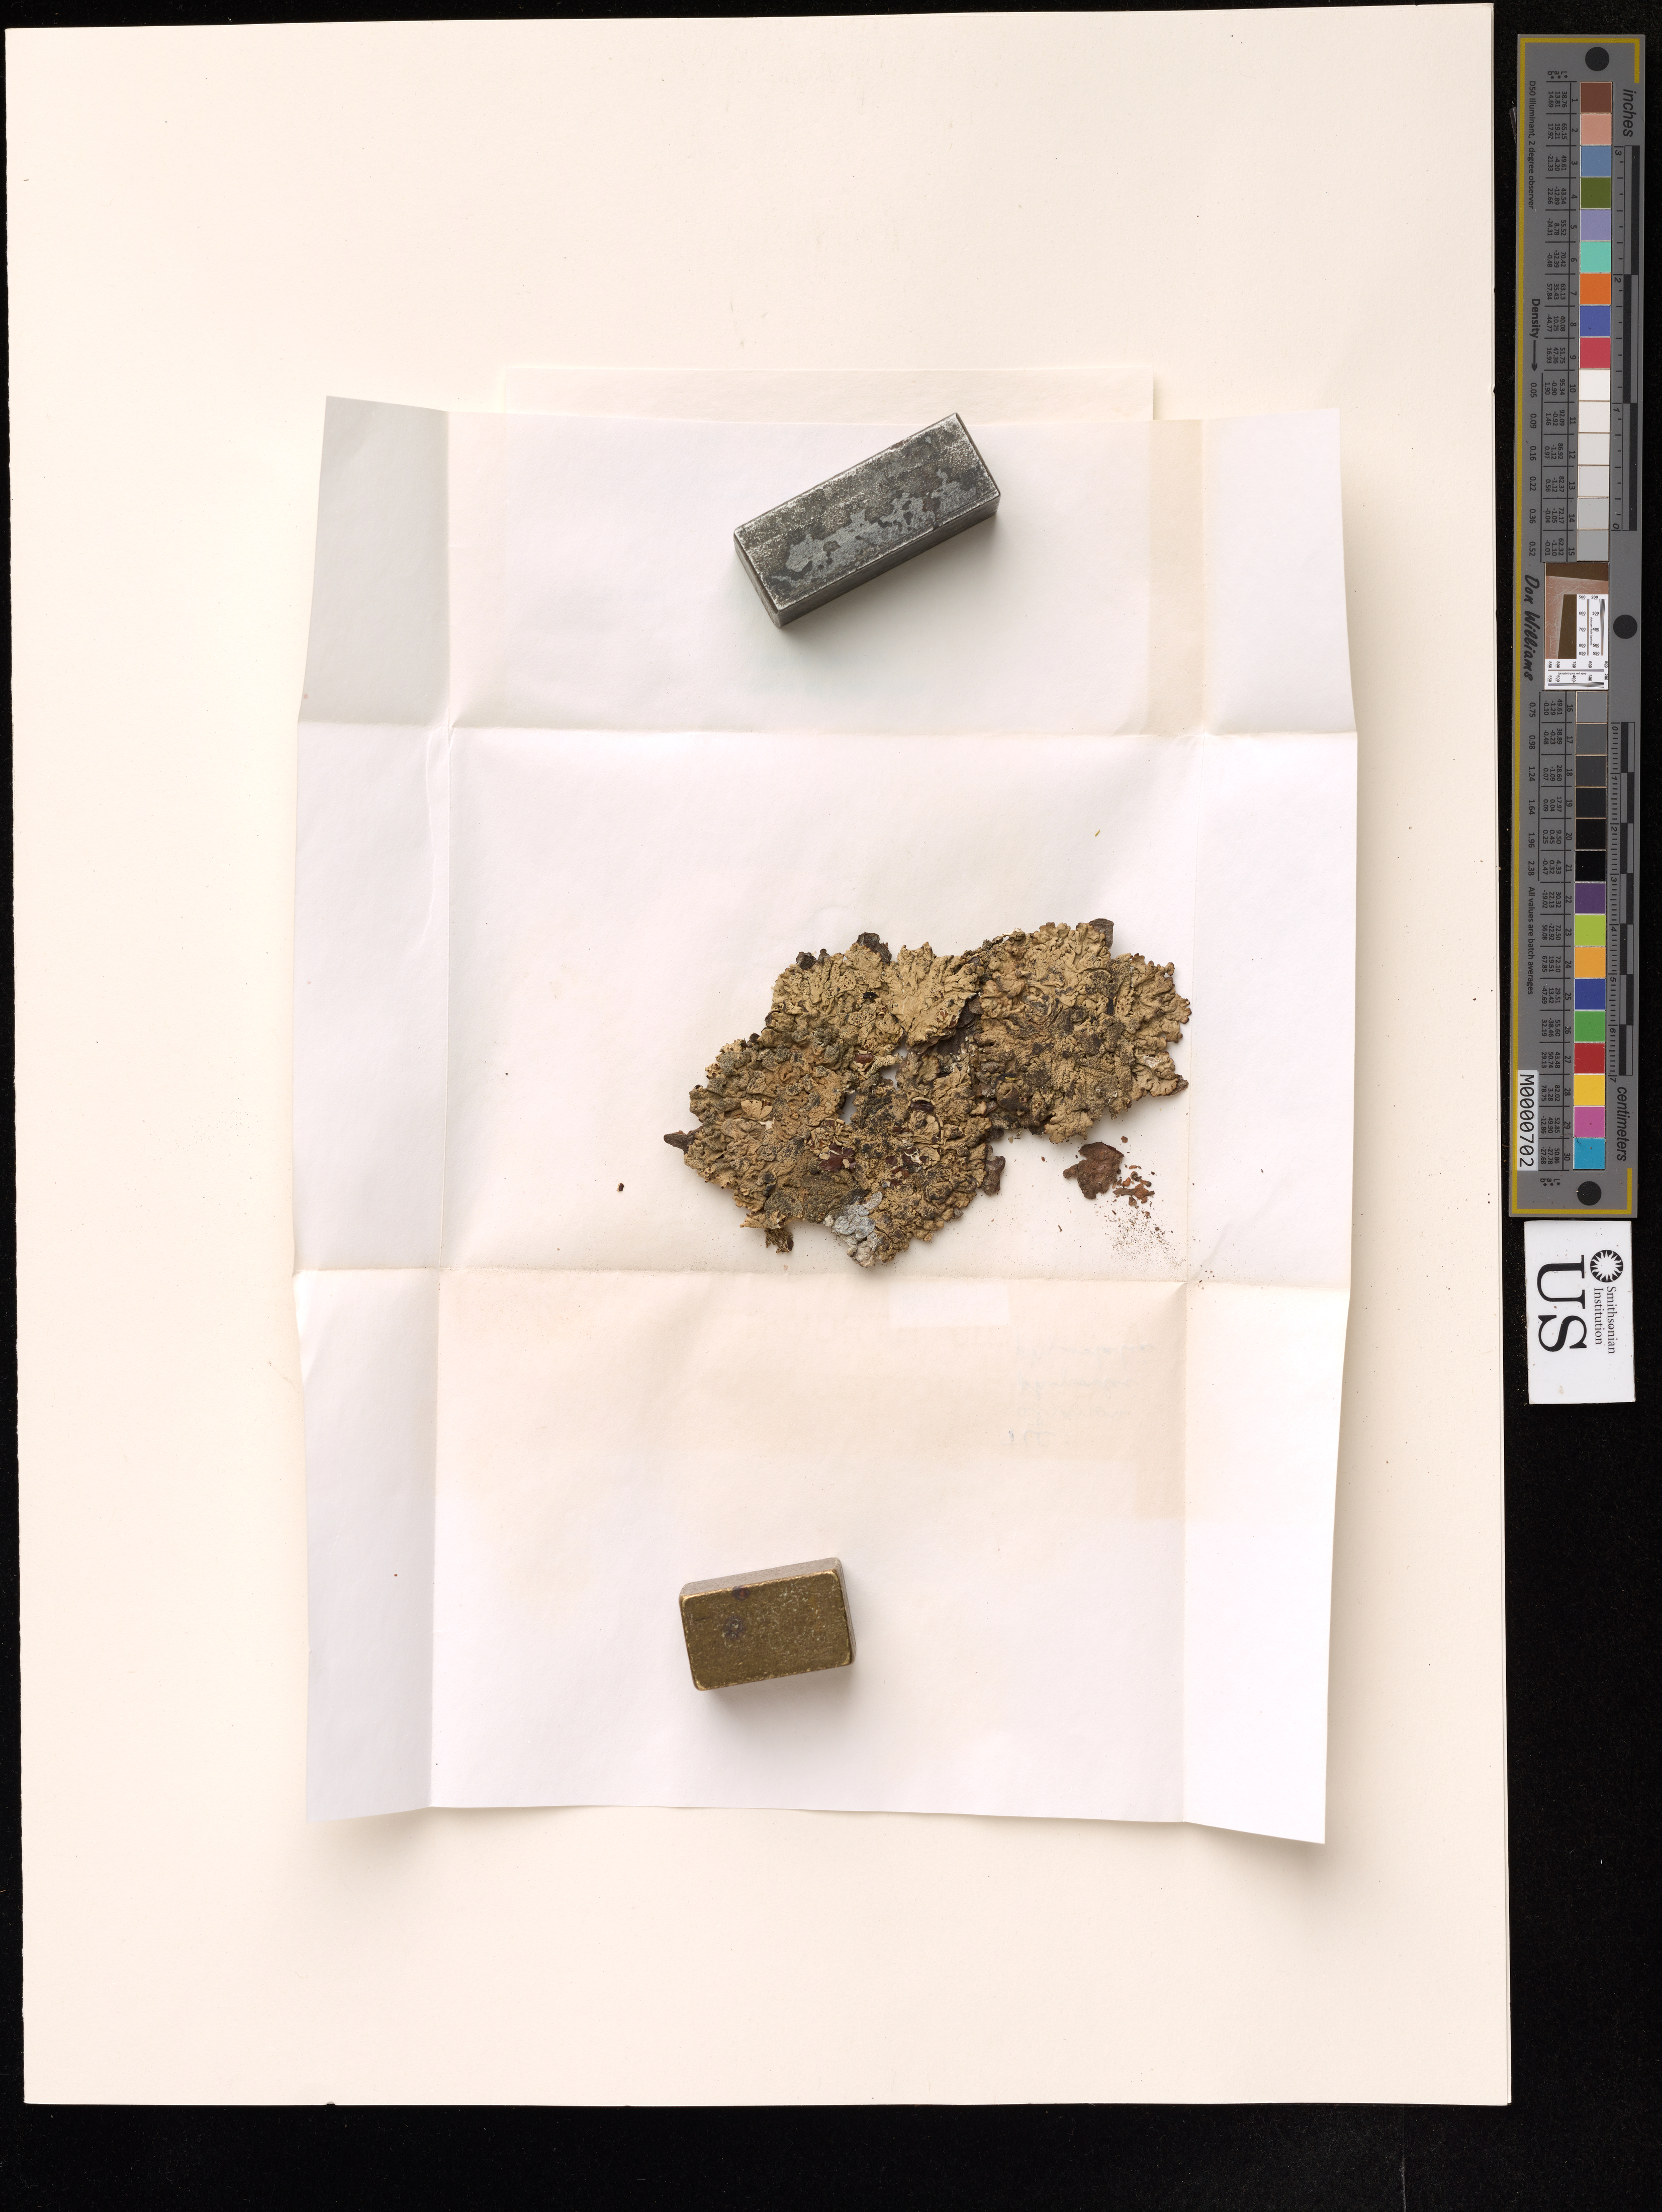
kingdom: Fungi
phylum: Ascomycota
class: Lecanoromycetes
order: Lecanorales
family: Parmeliaceae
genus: Hypogymnia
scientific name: Hypogymnia sierrae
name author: L.H. Pike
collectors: M. Hale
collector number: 57722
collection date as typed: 07 Aug 1980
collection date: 1980-08-07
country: United States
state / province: California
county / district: Madera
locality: Hwy 223 below goat mt. lookout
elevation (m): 0